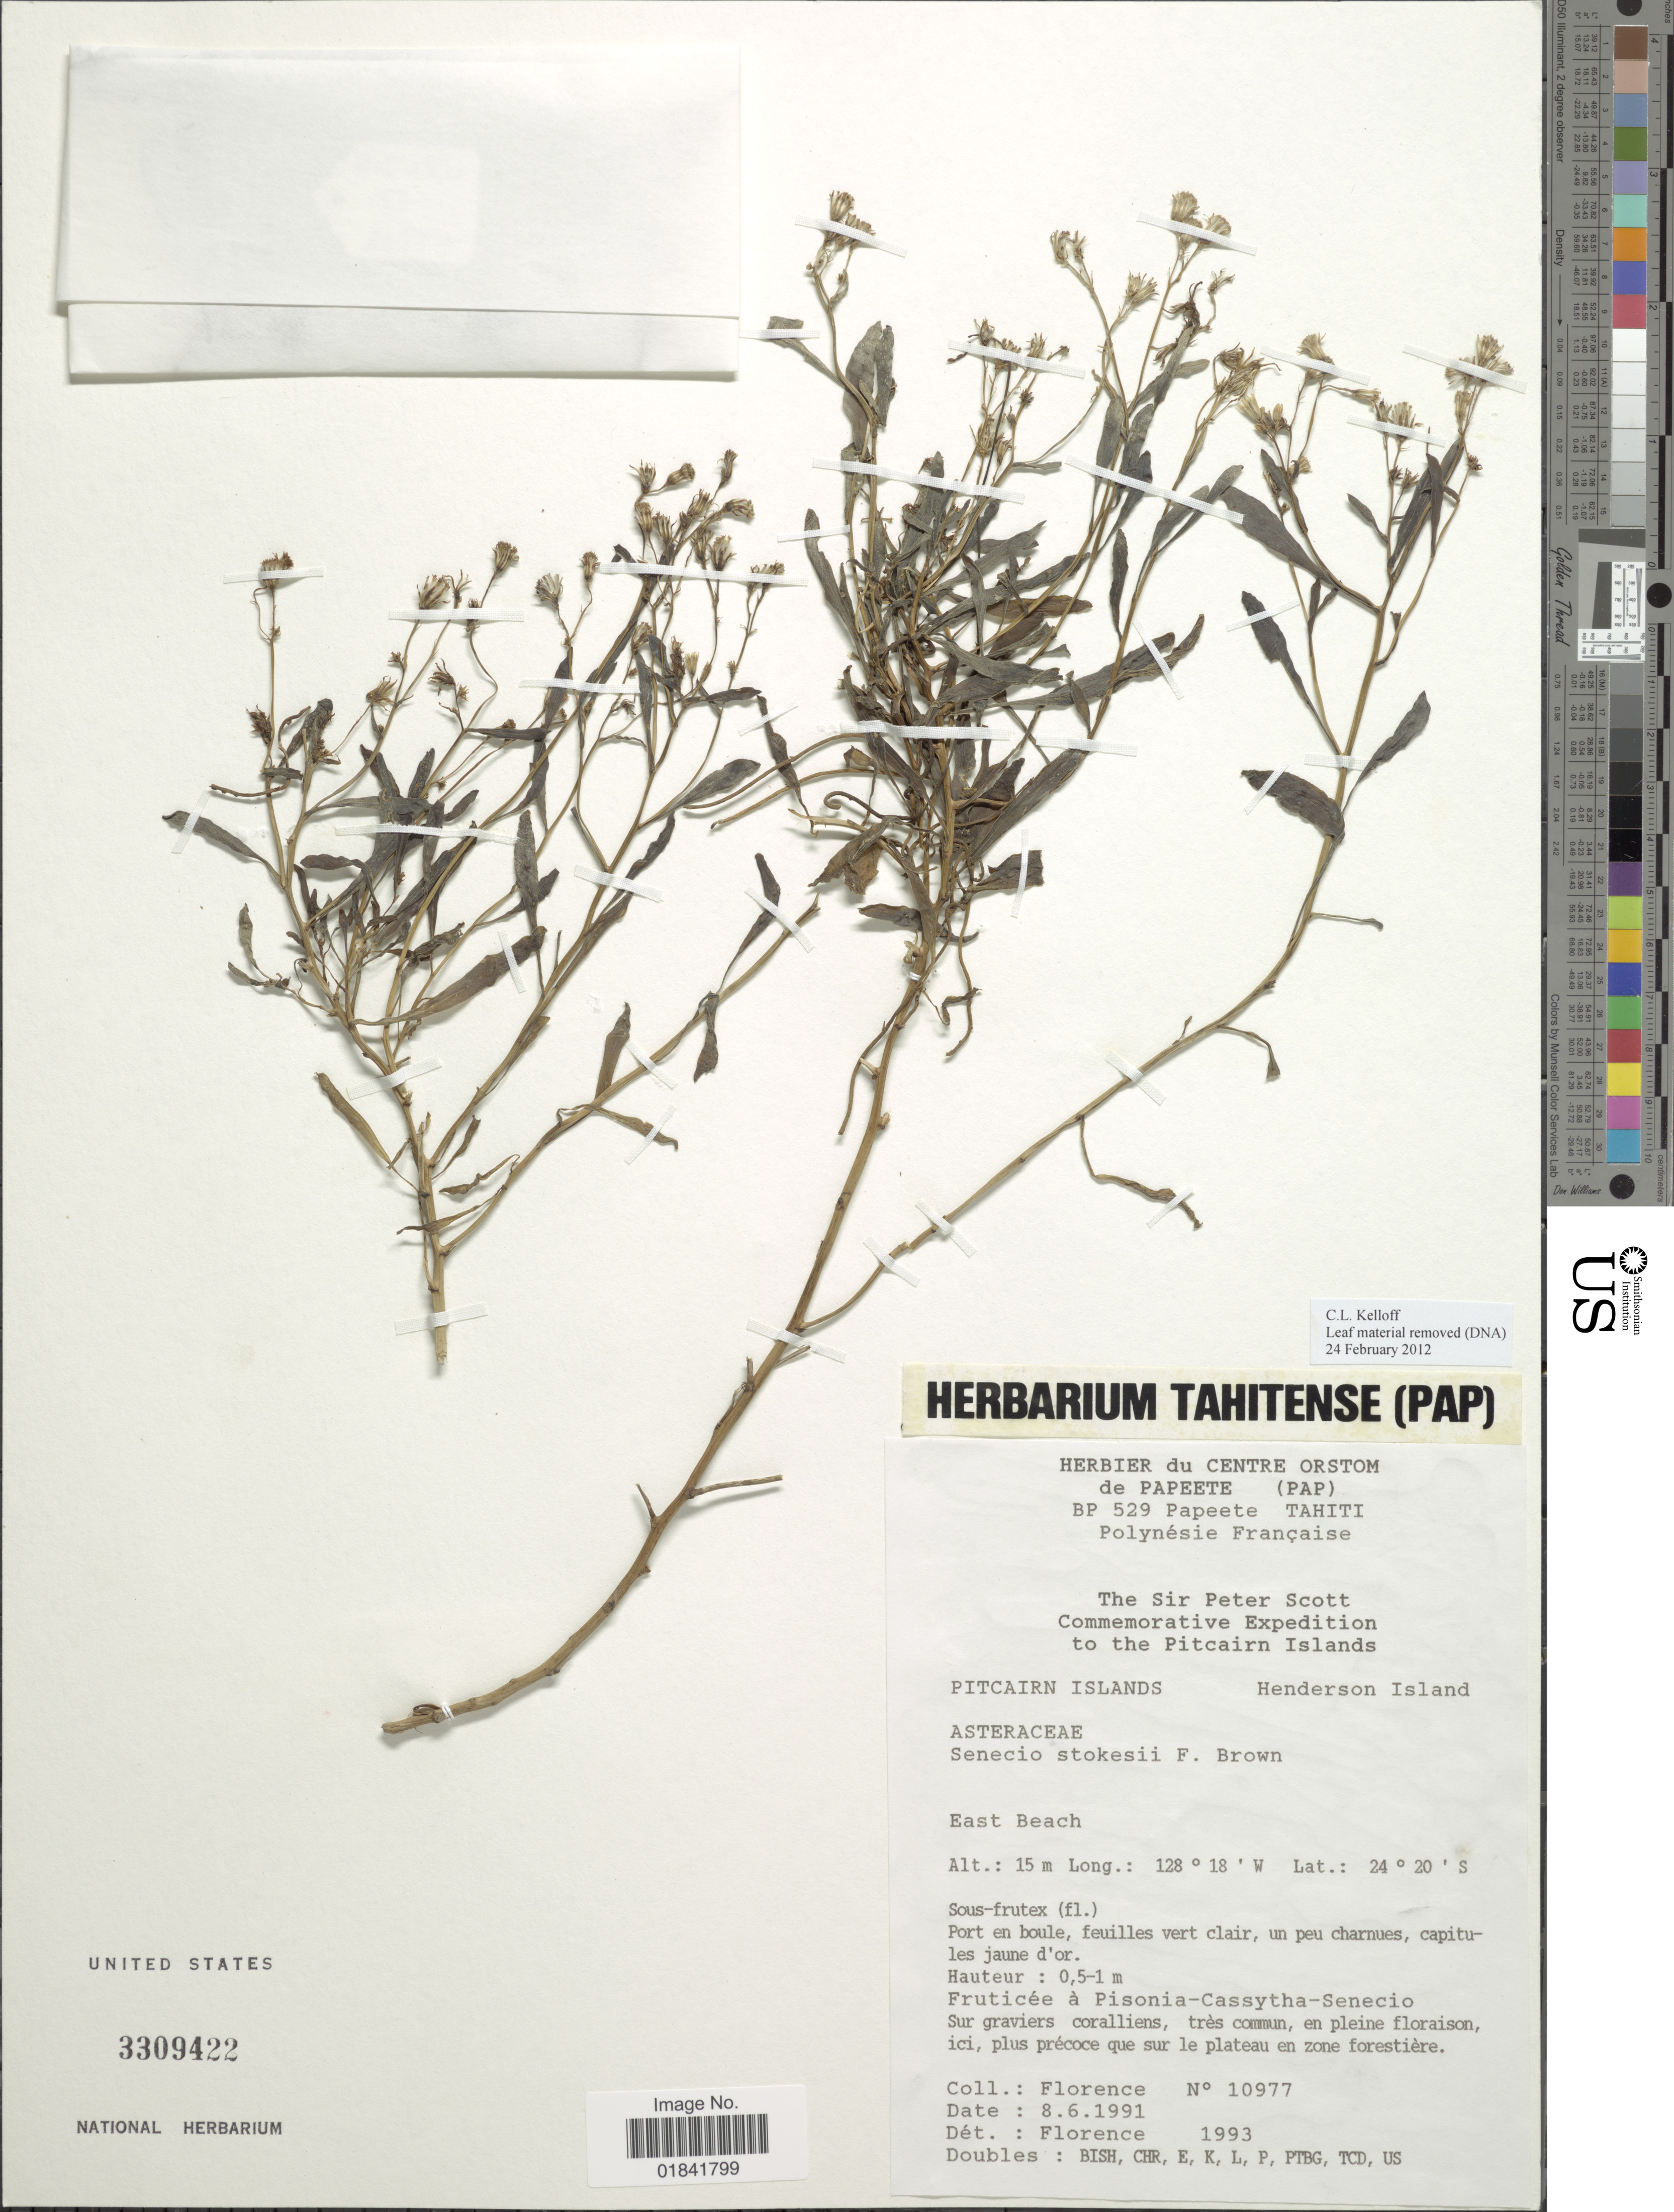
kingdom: Plantae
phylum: Tracheophyta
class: Magnoliopsida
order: Asterales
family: Asteraceae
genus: Senecio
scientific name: Senecio stokesii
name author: F. Br.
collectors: -. Florence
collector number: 10977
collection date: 1991-06-08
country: Pitcairn Islands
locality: Henderson Island, East Beach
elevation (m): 15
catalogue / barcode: US 3309422